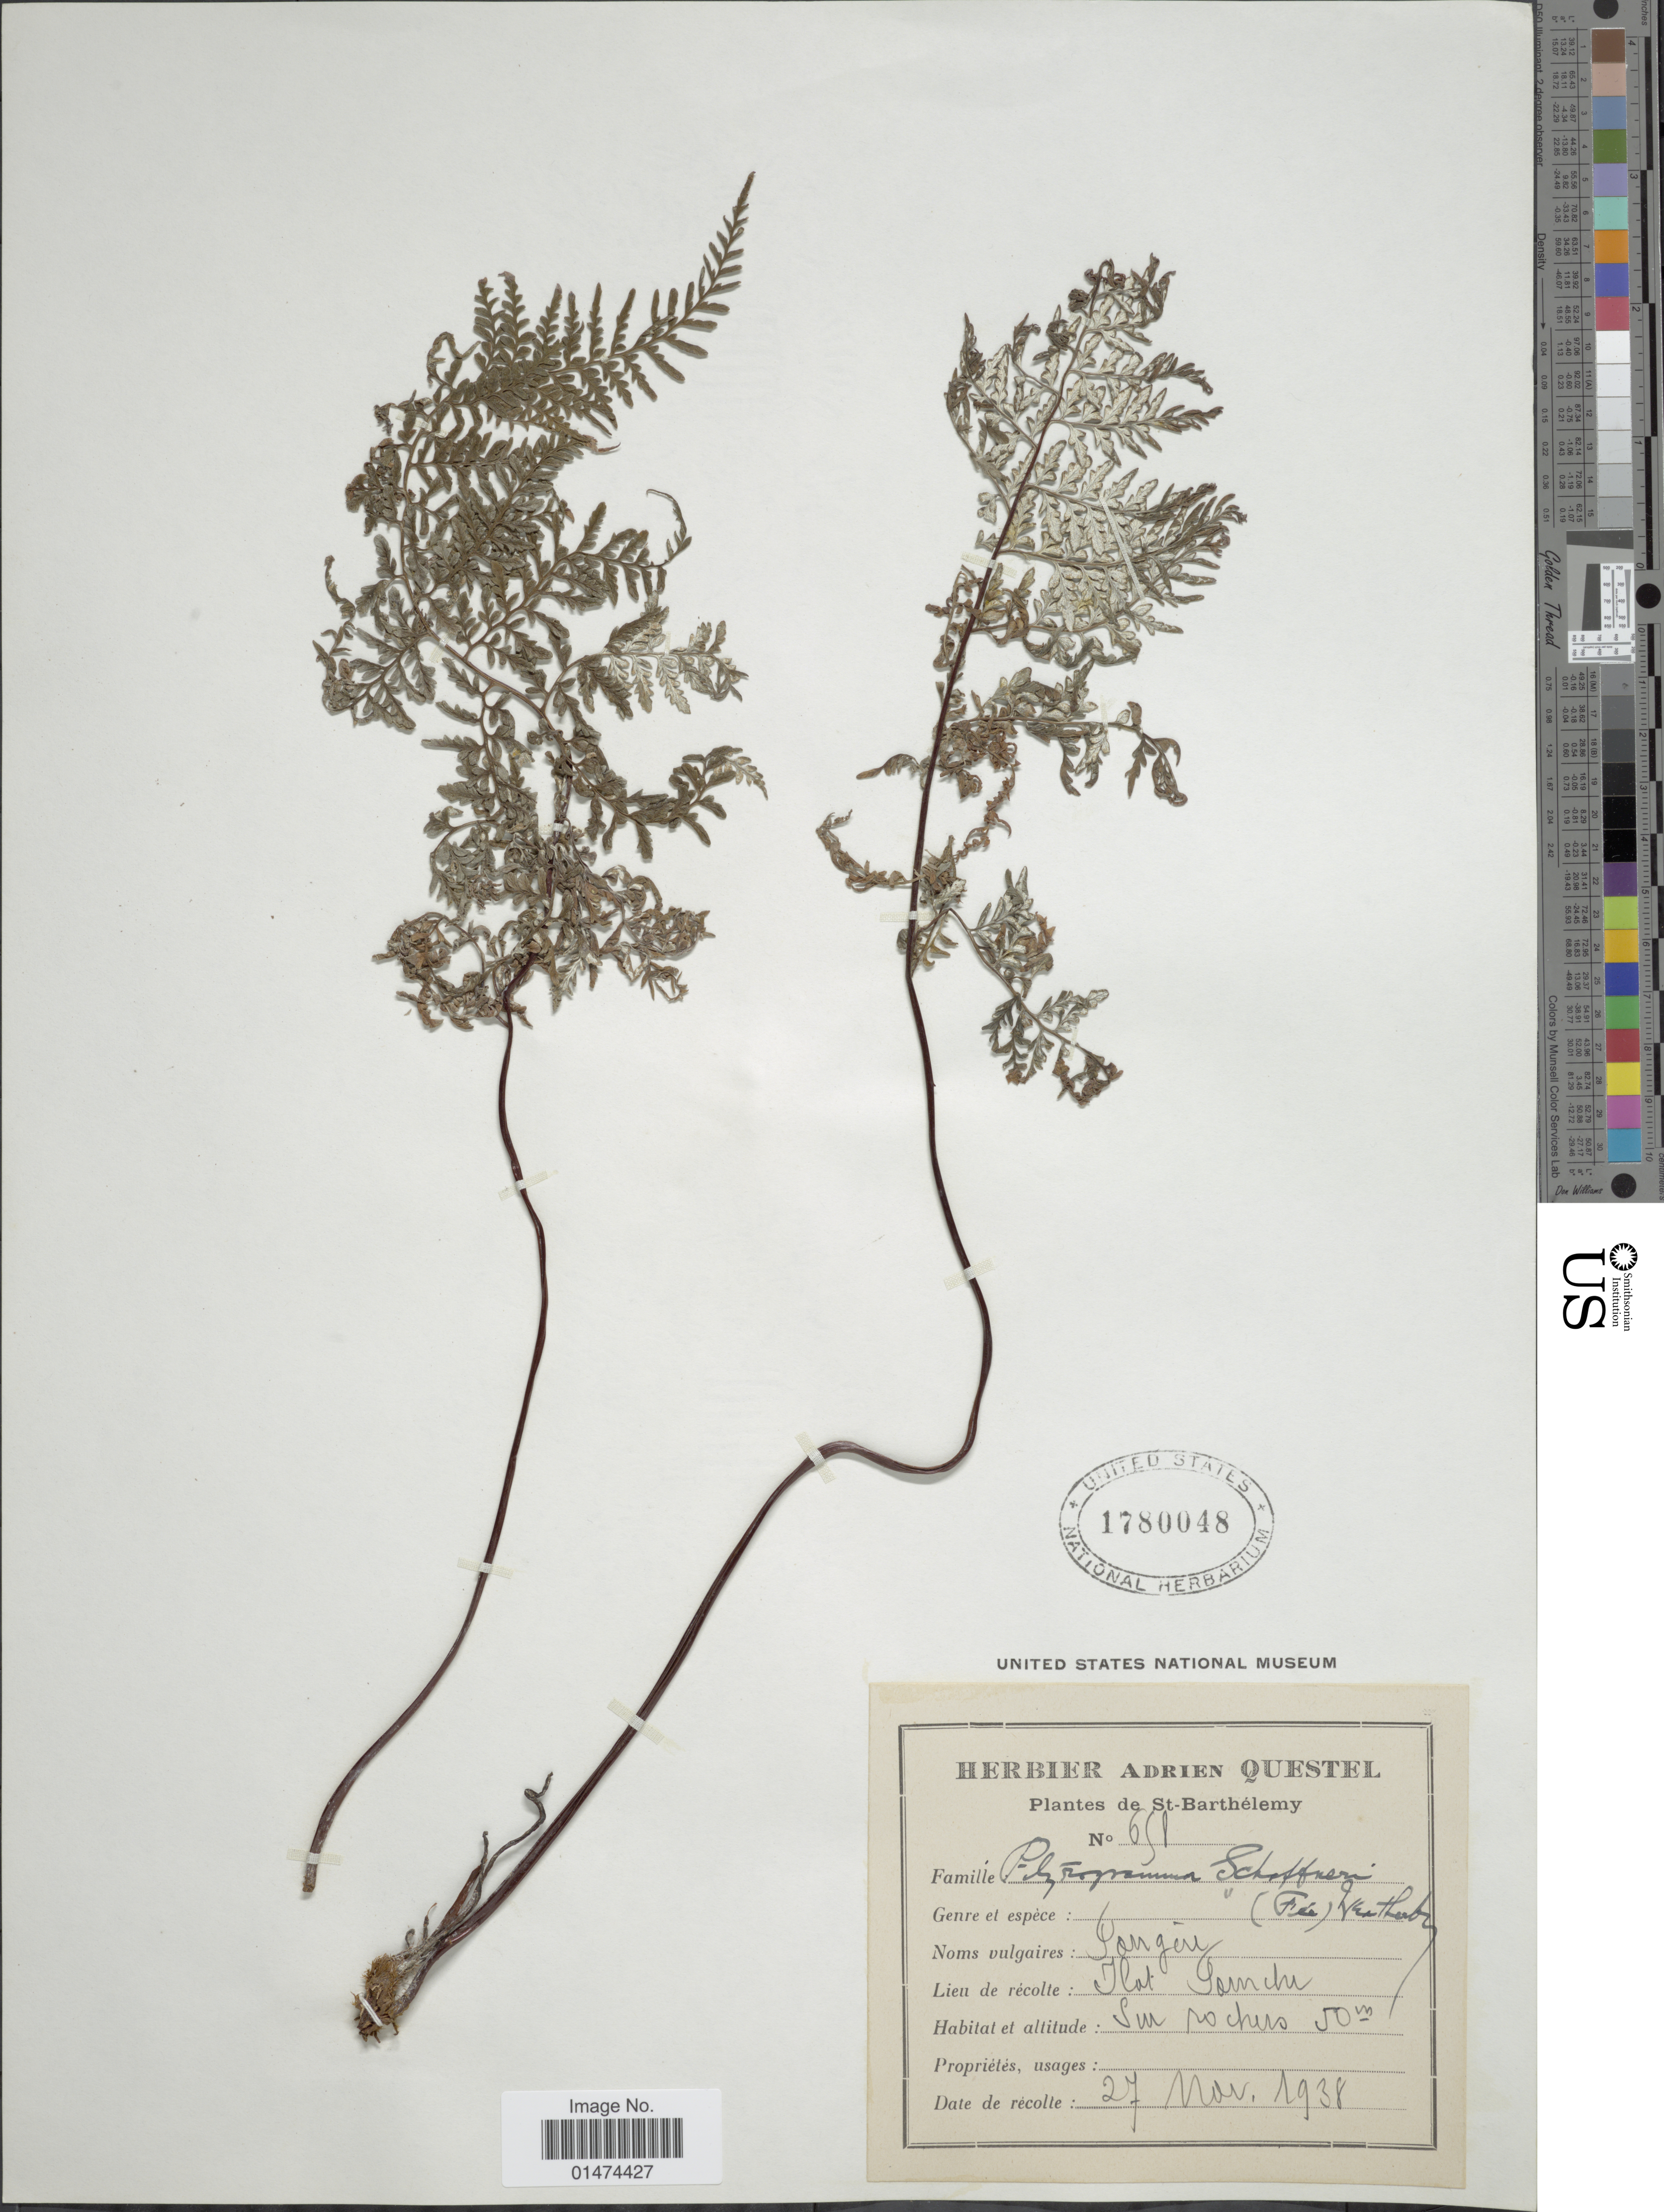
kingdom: Plantae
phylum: Tracheophyta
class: Polypodiopsida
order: Polypodiales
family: Pteridaceae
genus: Pityrogramma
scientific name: Pityrogramma chrysophylla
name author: (Sw.) Link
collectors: ex herb. A. Questal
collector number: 691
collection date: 1938-11-27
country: Saint Barthélemy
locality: Flat Tourche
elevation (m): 50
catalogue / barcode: US 1780048